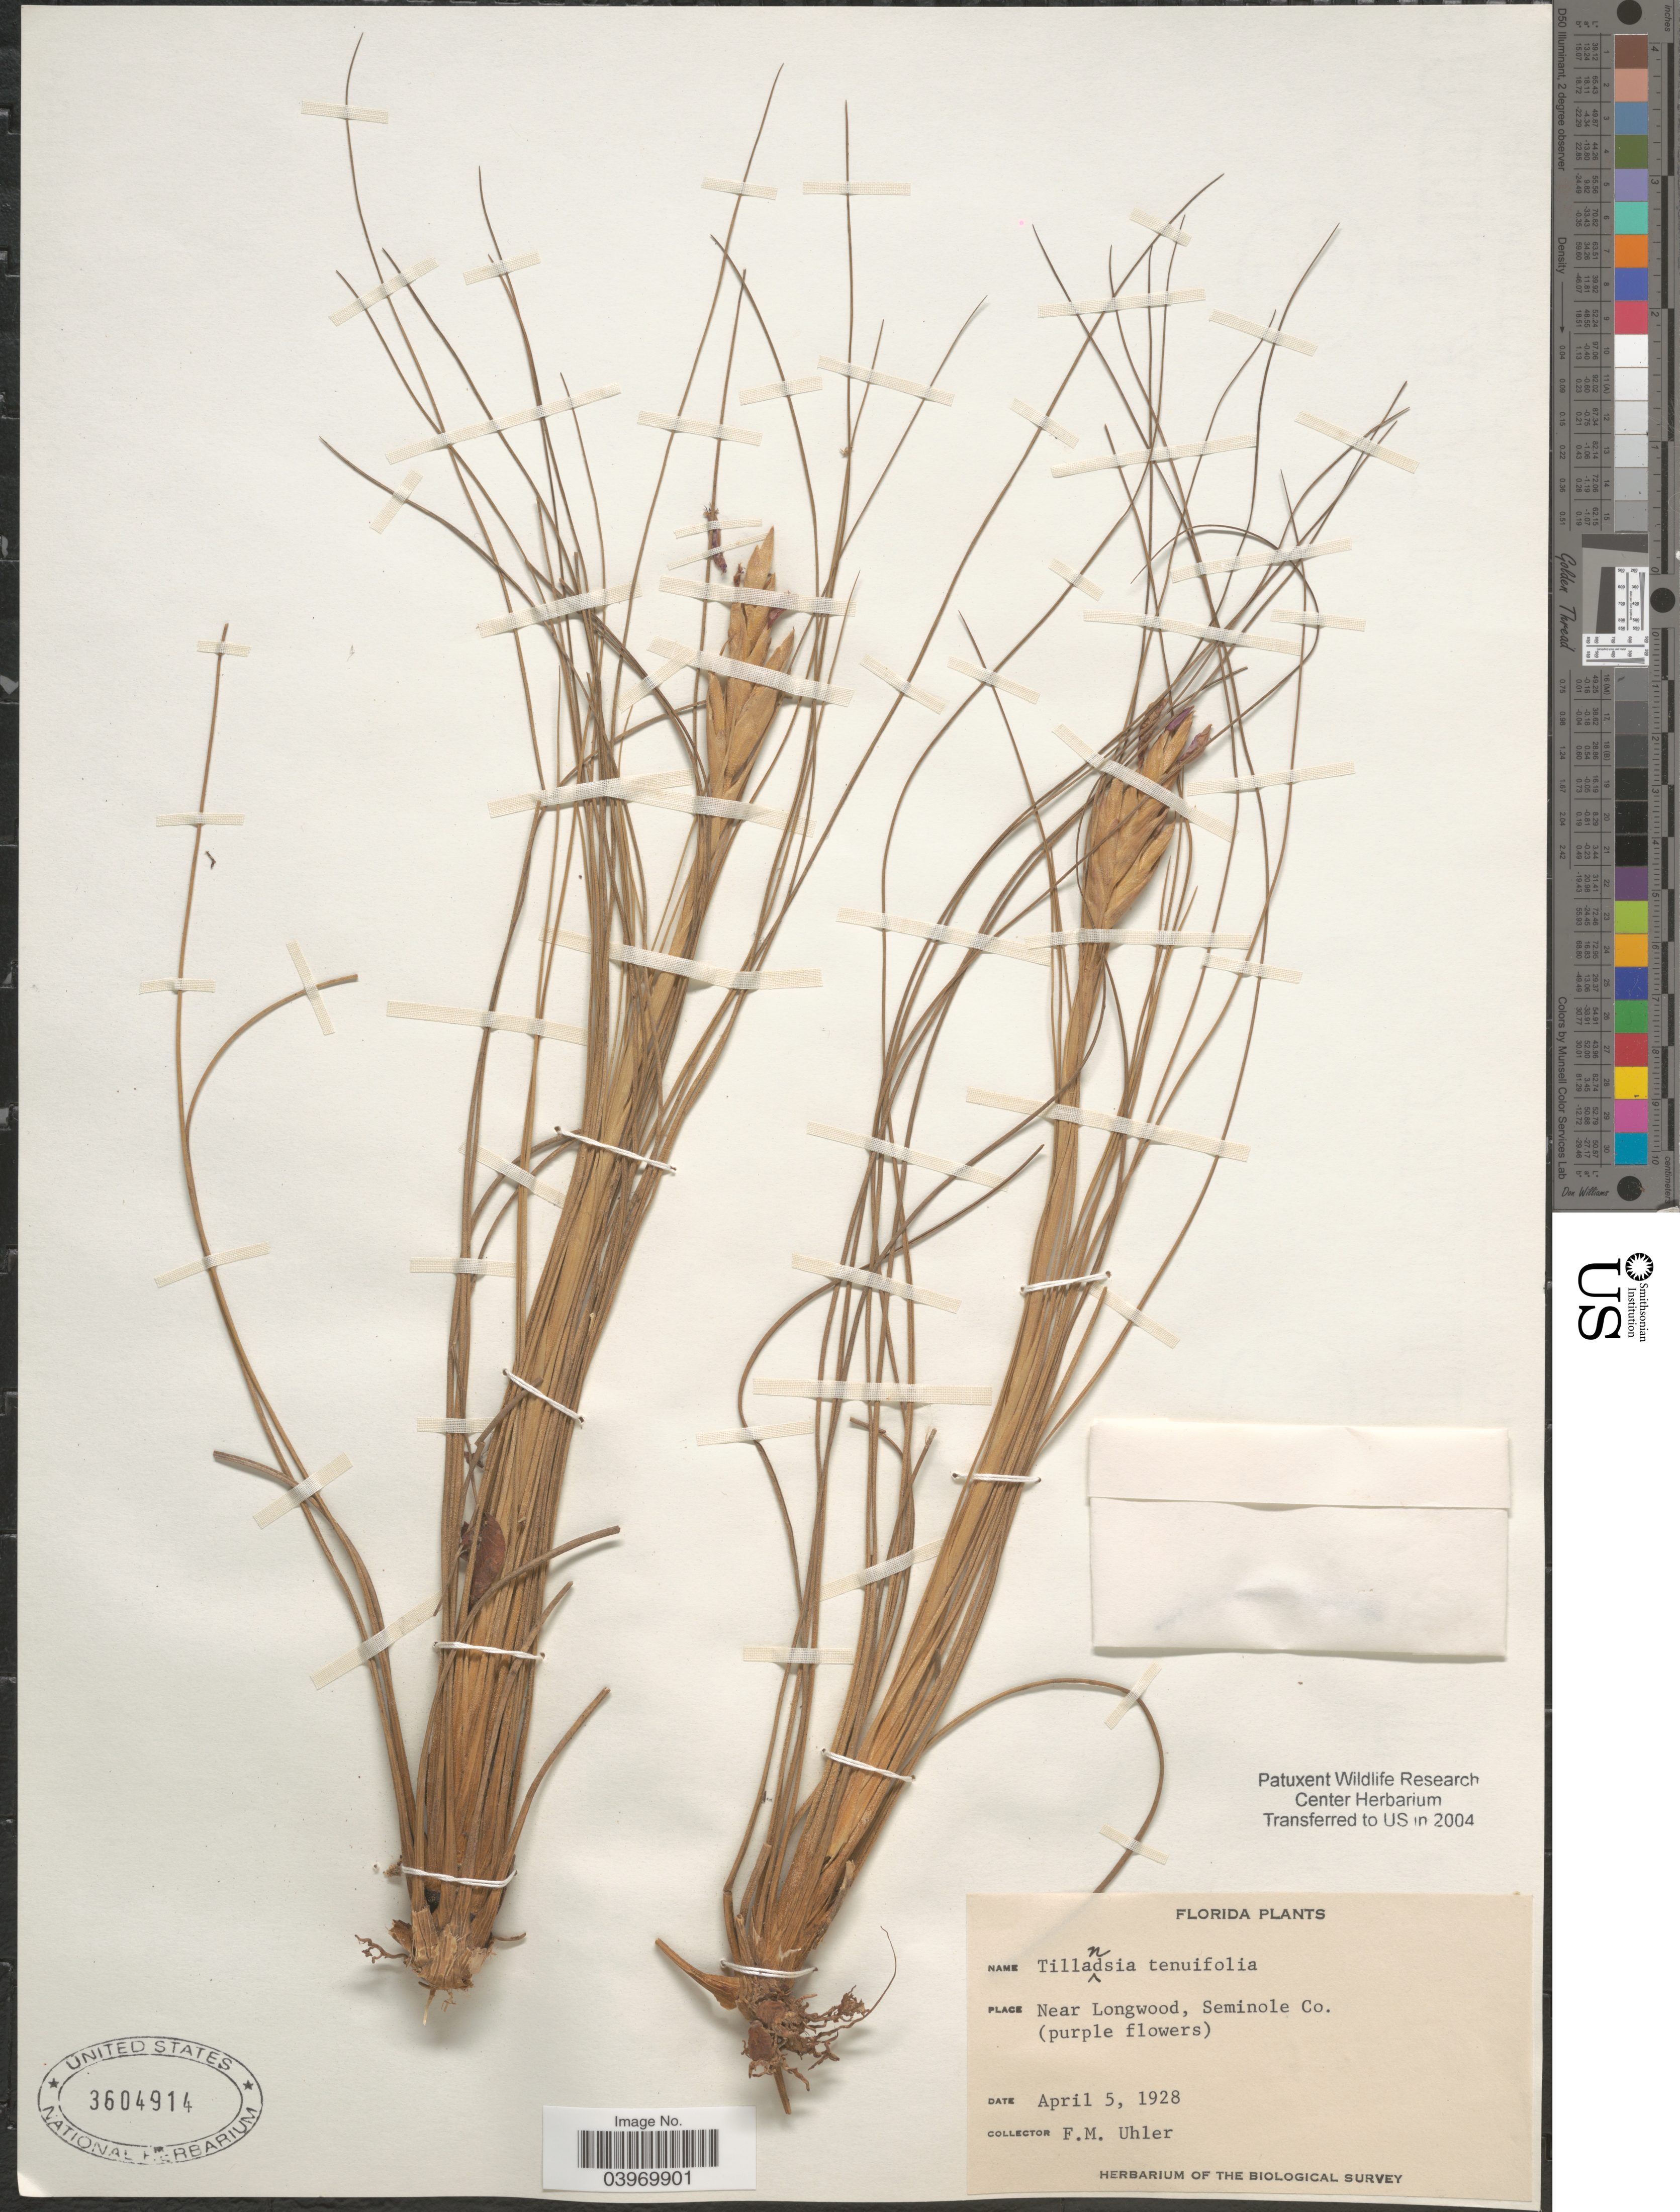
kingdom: Plantae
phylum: Tracheophyta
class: Liliopsida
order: Poales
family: Bromeliaceae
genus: Tillandsia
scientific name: Tillandsia setacea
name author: Sw.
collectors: F. M. Uhler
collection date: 1928-04-05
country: United States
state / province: Florida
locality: Near Longwood, Seminole Co.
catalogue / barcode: US 3604914